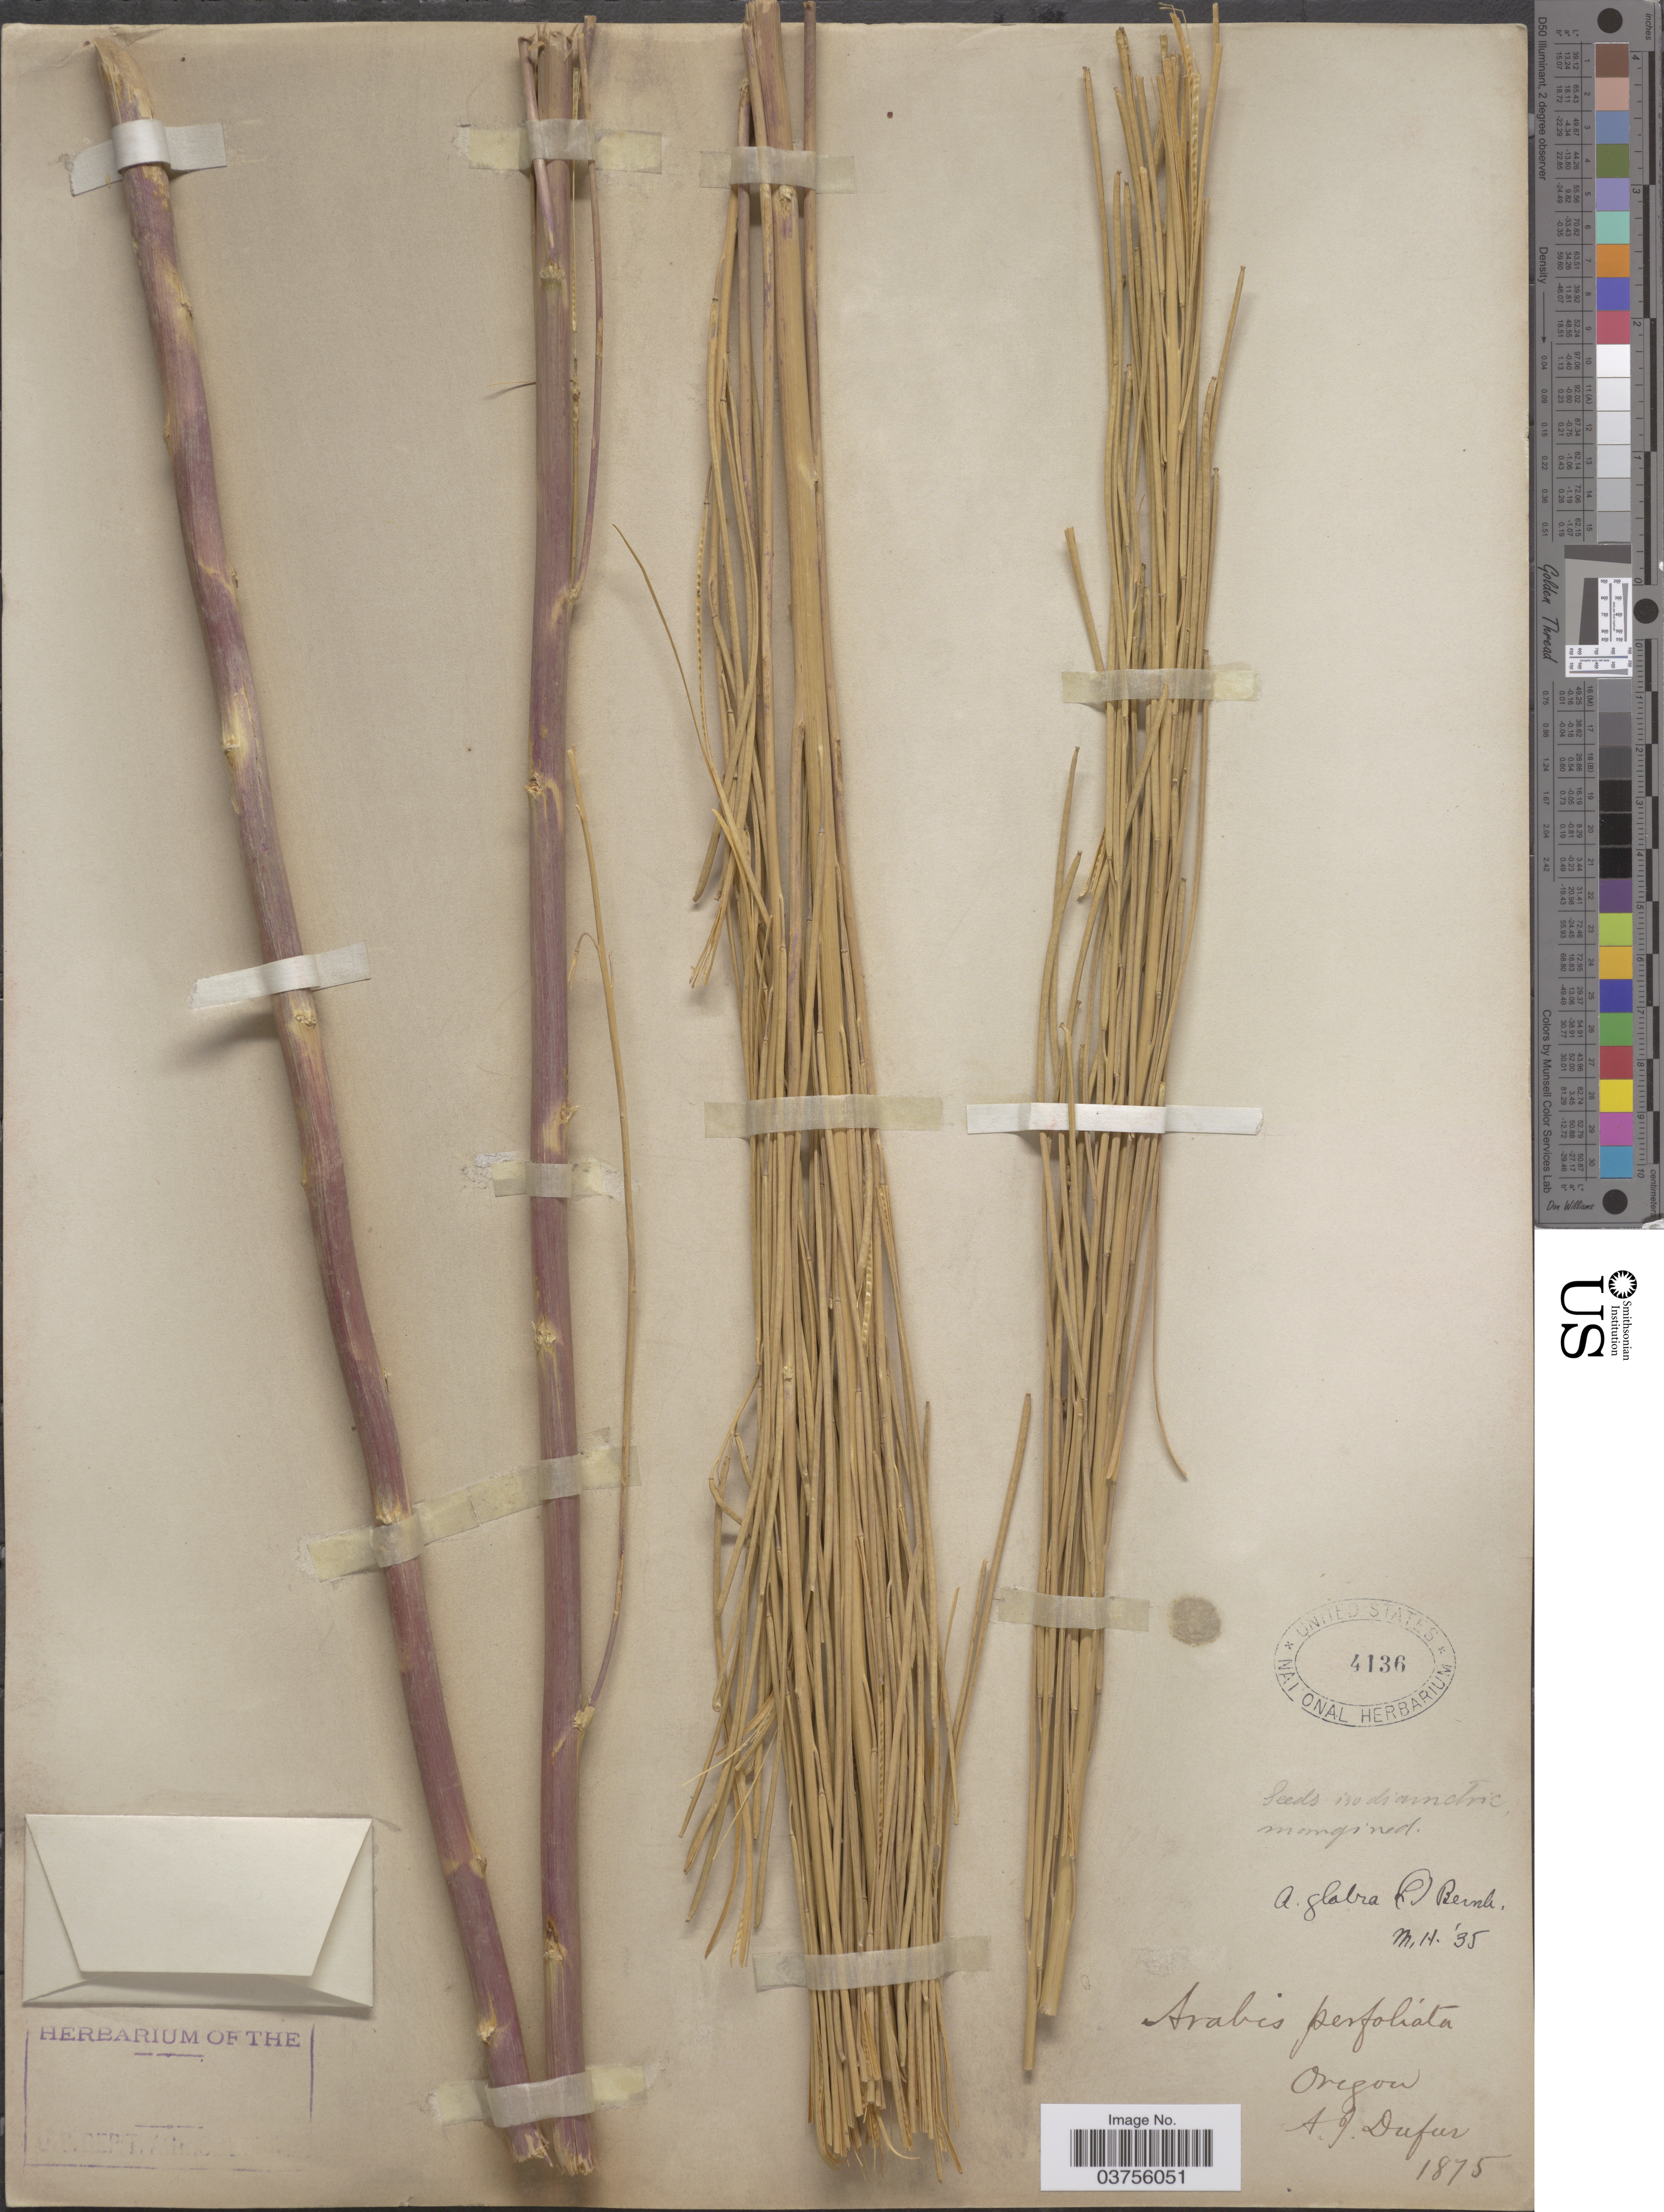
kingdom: Plantae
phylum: Tracheophyta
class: Magnoliopsida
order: Brassicales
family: Brassicaceae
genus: Turritis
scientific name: Turritis glabra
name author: L.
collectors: A. Dufur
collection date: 1875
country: United States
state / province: Oregon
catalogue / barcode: US 4136